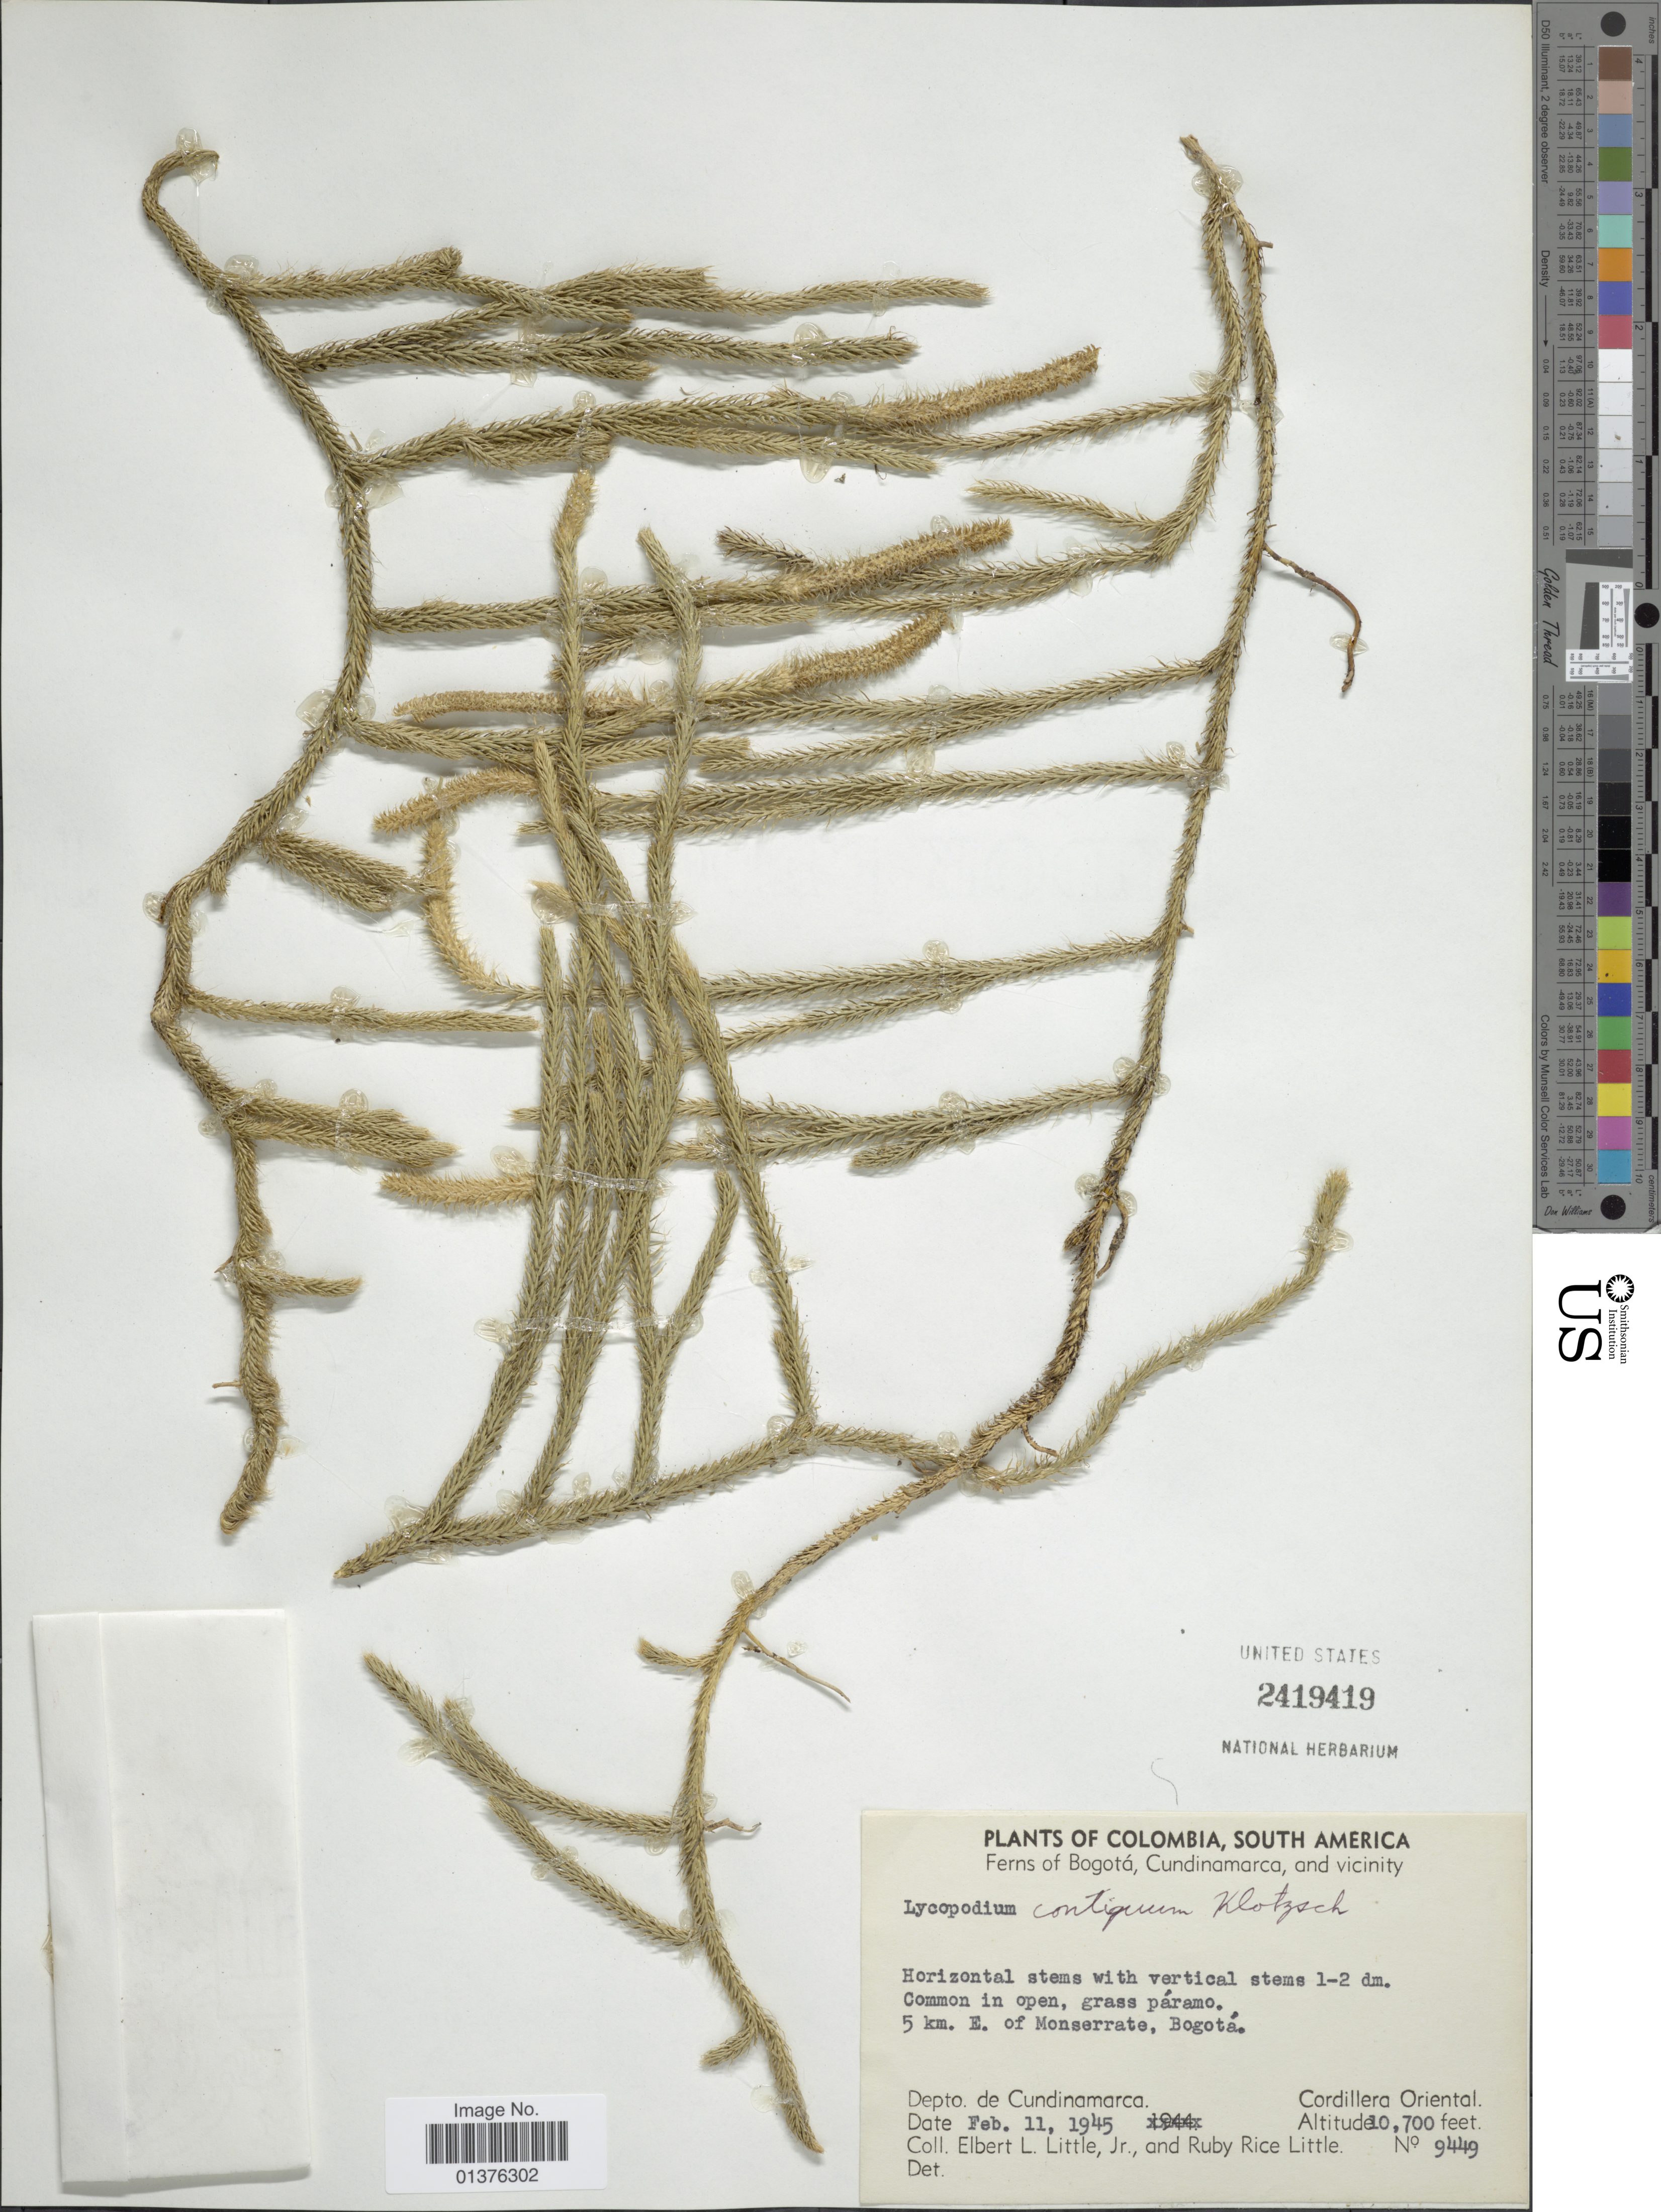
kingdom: Plantae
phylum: Tracheophyta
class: Lycopodiopsida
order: Lycopodiales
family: Lycopodiaceae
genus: Lycopodium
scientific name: Lycopodium clavatum subsp. contiguum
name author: (Klotzsch) B. Øllg.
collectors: E. L. Little & R. R. Little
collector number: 9449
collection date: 1945-02-11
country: Colombia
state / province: Cundinamarca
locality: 5km E of monserrate, Bogotá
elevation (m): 3261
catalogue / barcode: US 2419419